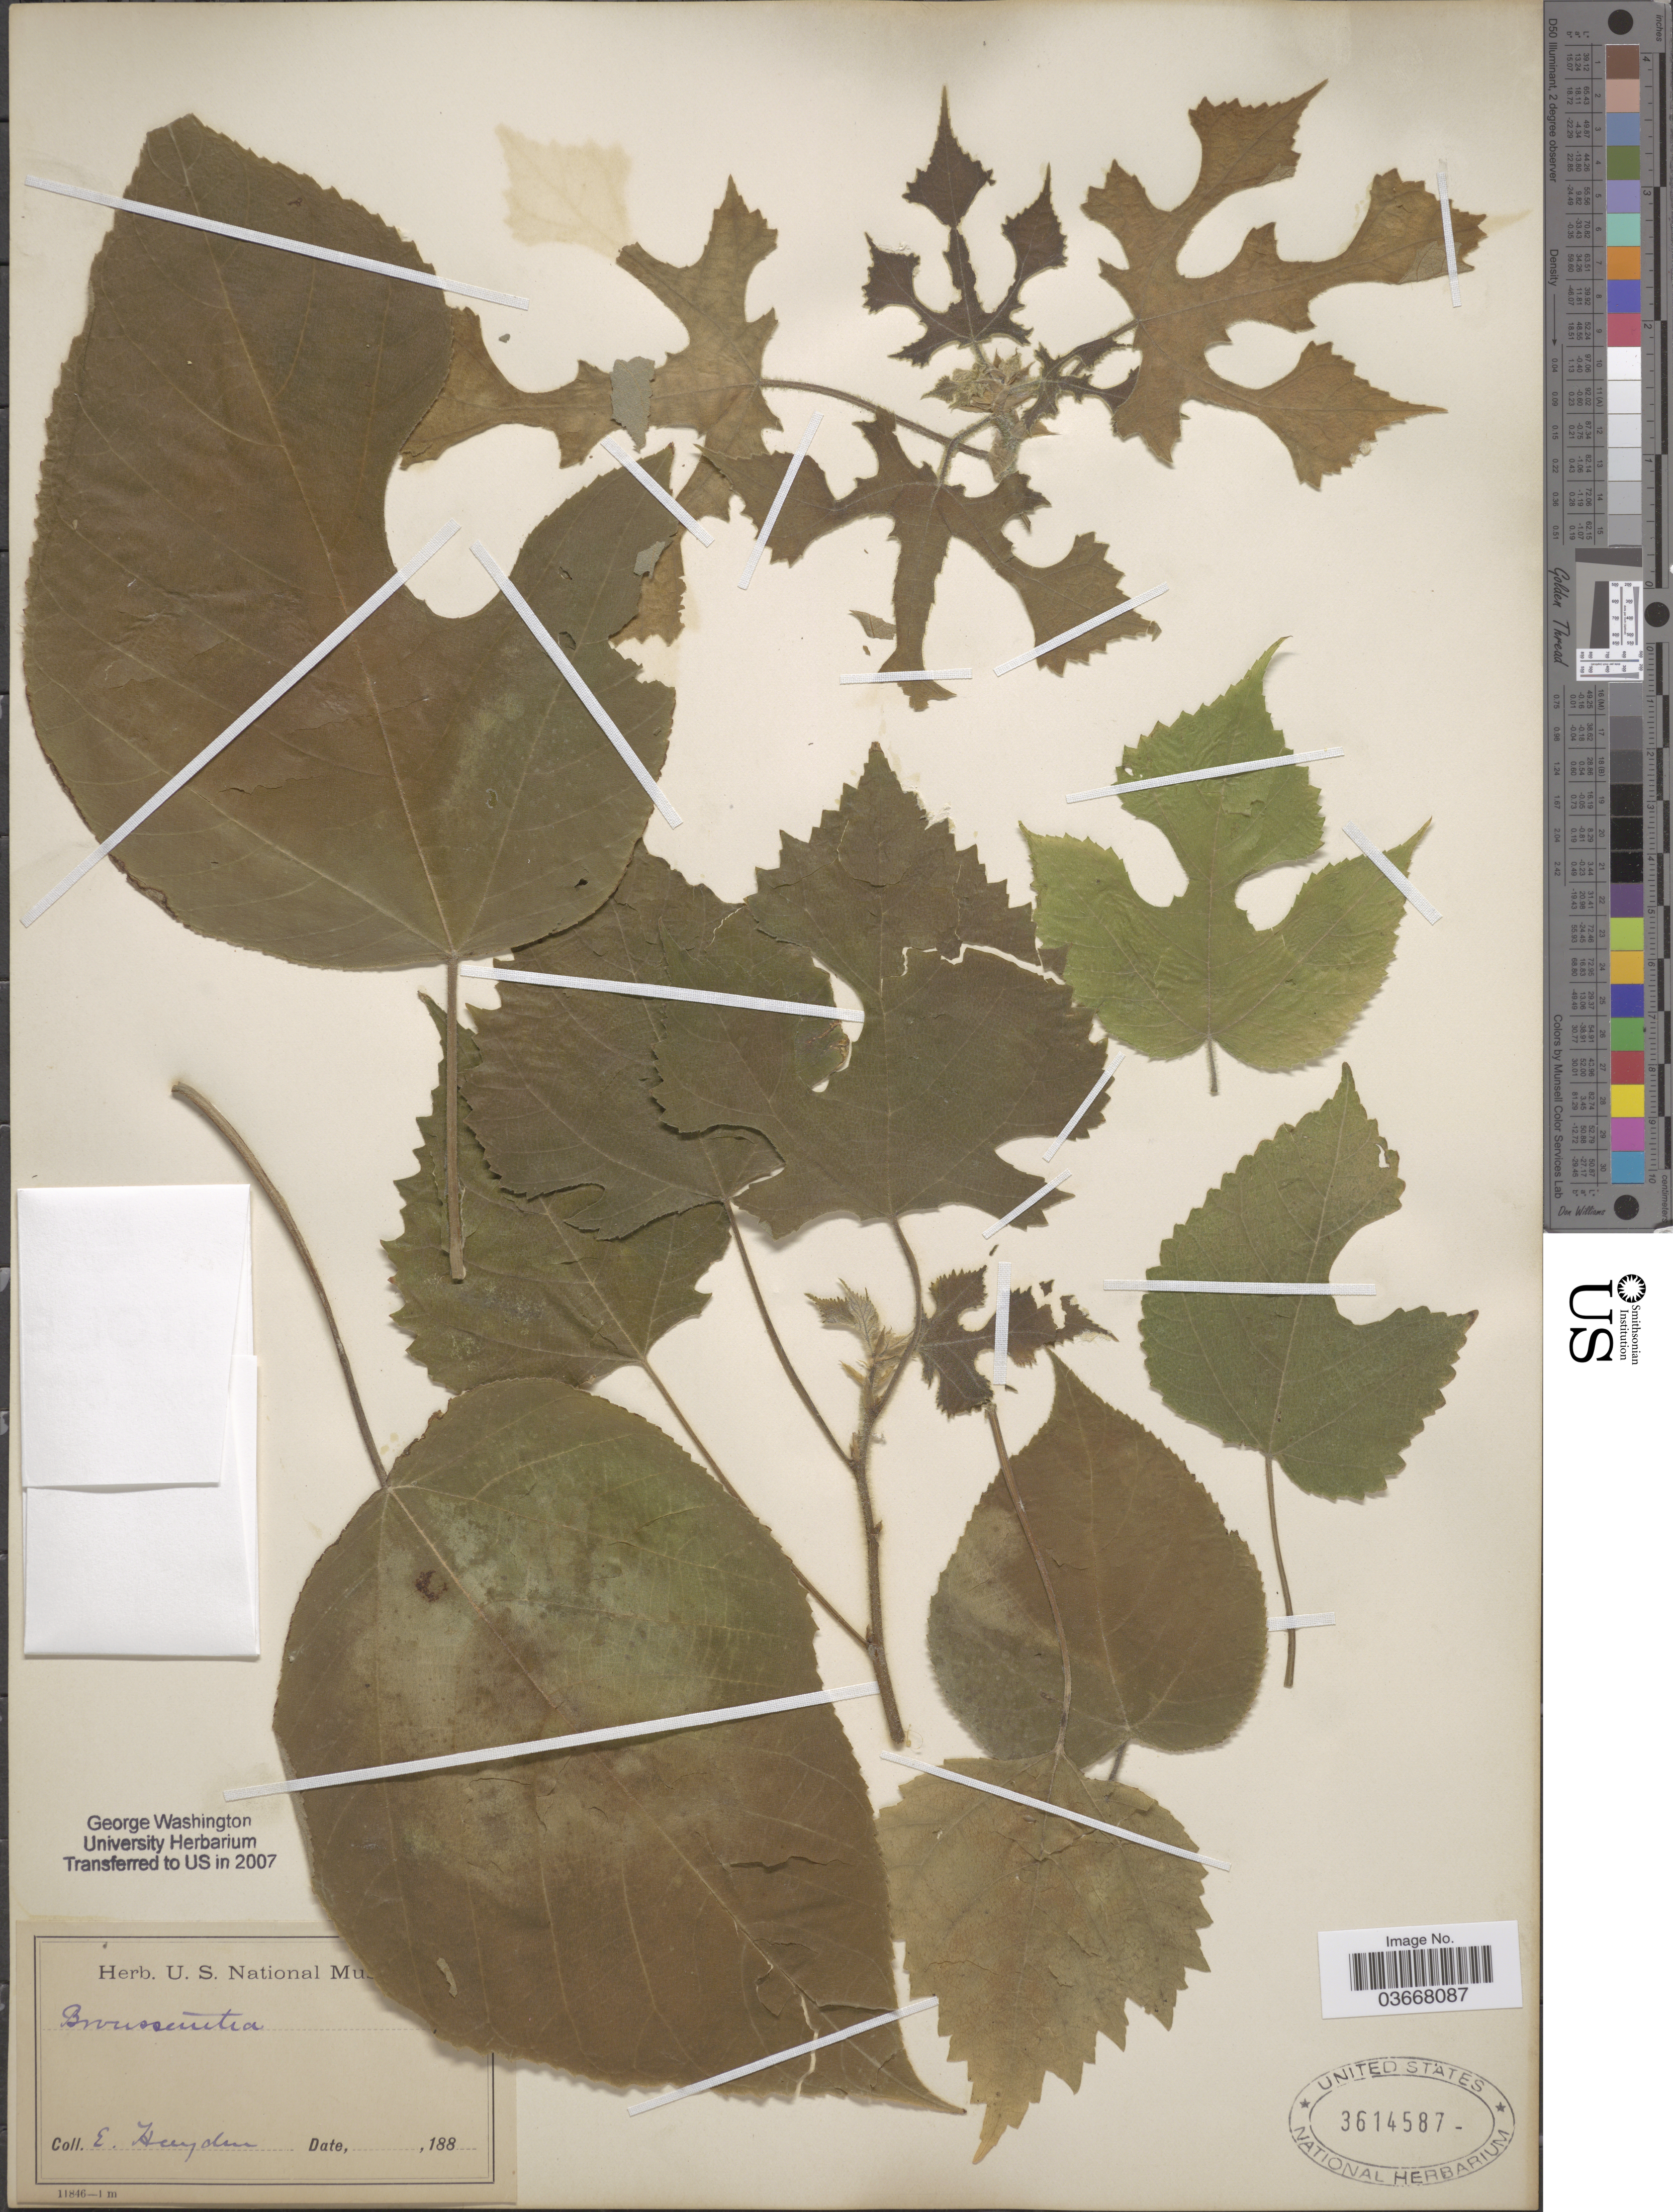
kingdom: Plantae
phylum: Tracheophyta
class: Magnoliopsida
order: Rosales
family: Moraceae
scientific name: Broussoneta papyrifera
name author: (L.) L'Hér. ex Vent.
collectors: E. Hayden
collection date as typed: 188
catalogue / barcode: US 3614587